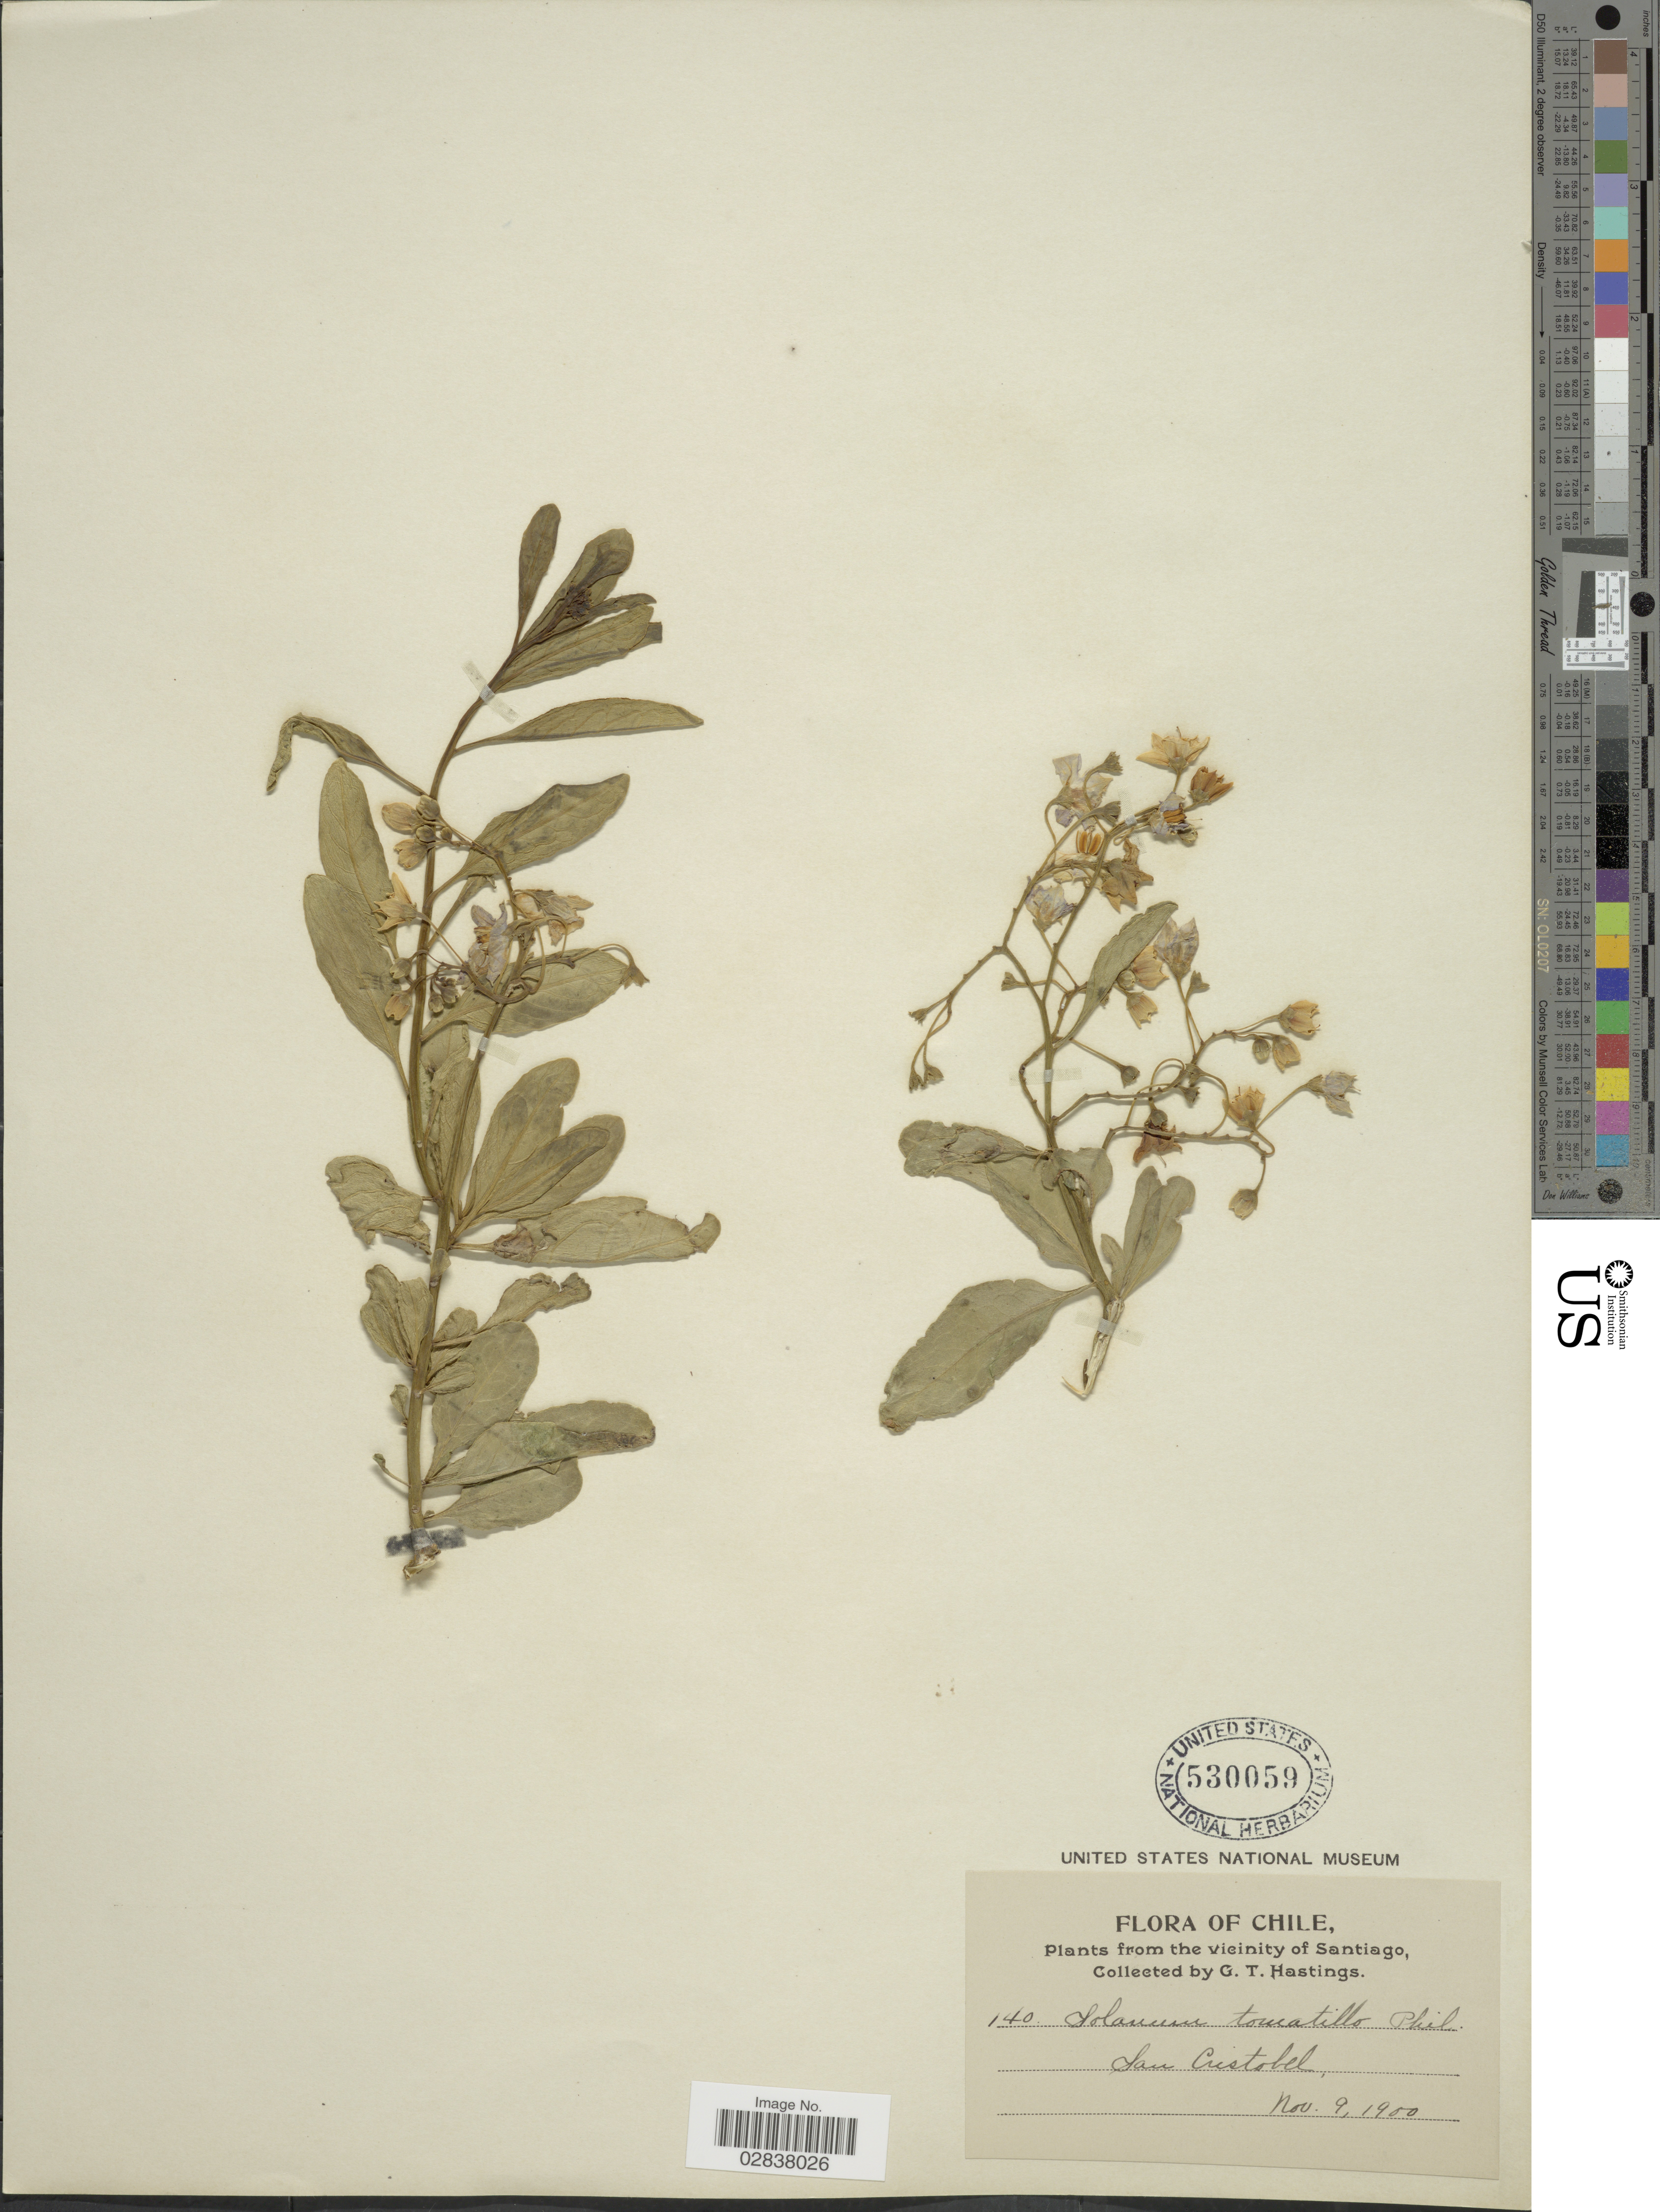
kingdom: Plantae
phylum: Tracheophyta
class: Magnoliopsida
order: Solanales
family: Solanaceae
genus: Solanum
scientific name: Solanum ligustrinum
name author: Lodd.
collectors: G. Hastings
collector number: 140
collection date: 1900-11-09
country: Chile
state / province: Región Metropolitana (RM)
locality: Vicinity of Santiago, San Cristobal.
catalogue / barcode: US 530059